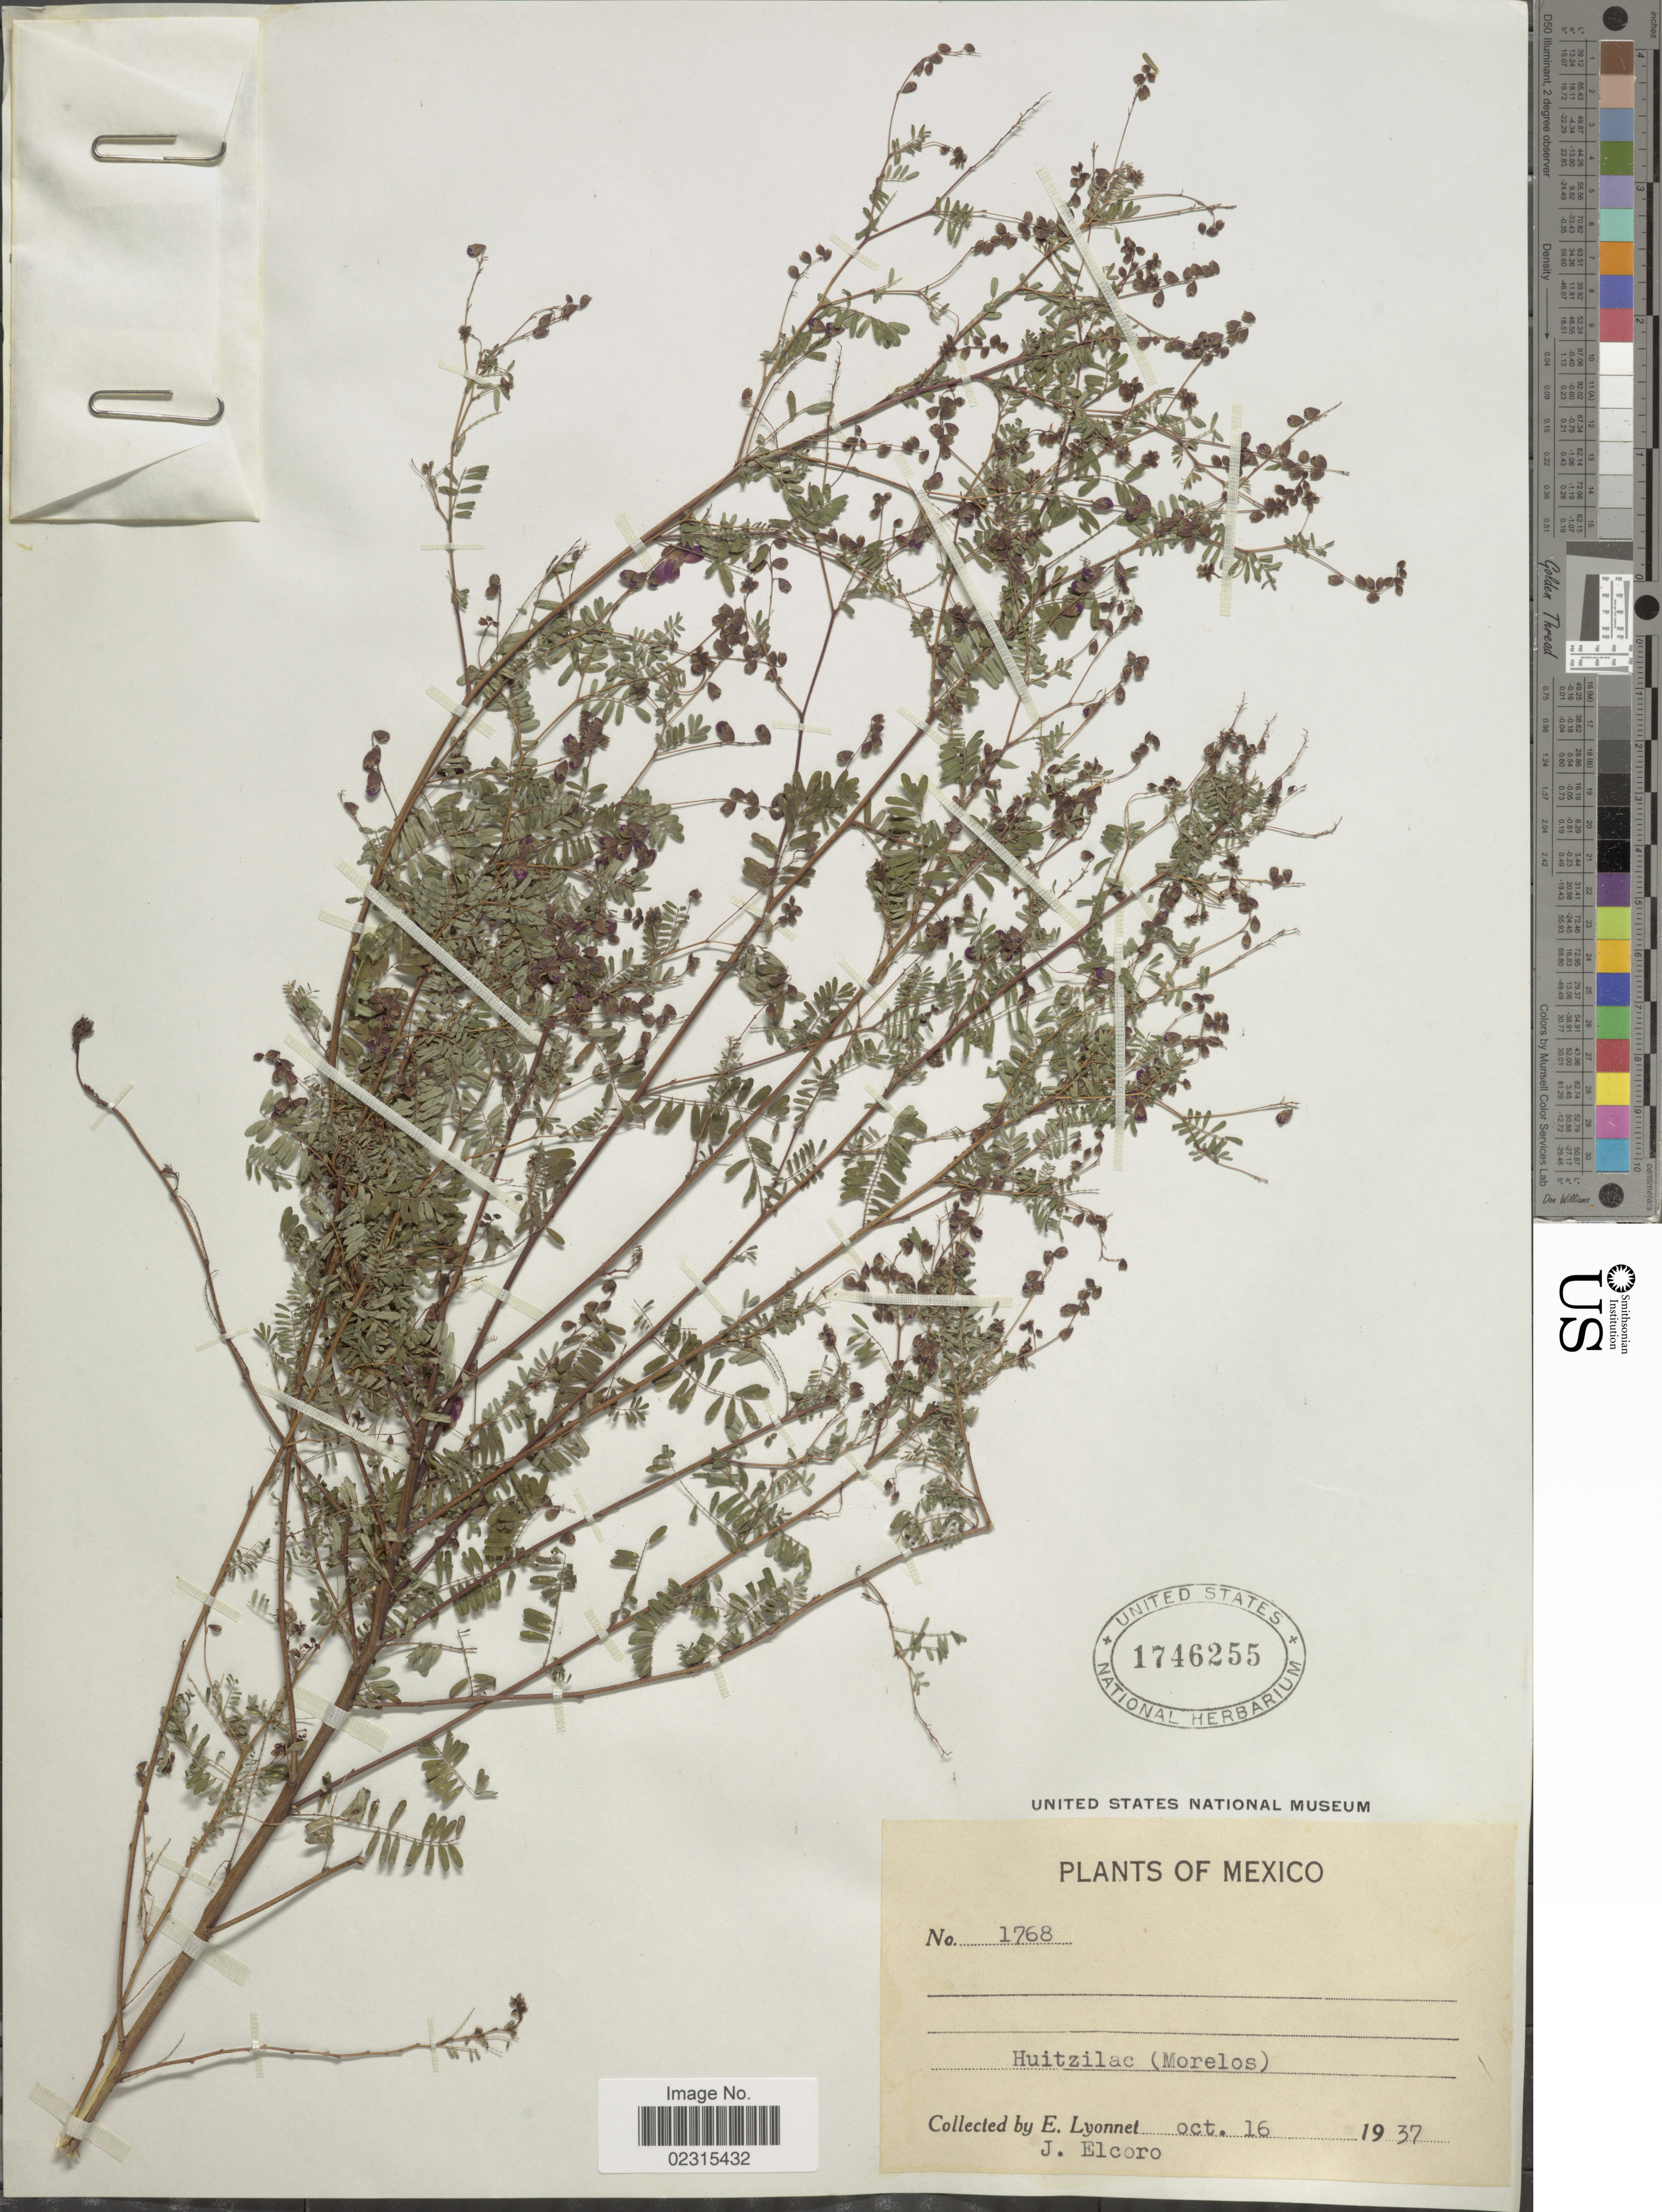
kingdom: Plantae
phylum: Tracheophyta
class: Magnoliopsida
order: Fabales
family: Fabaceae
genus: Marina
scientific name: Marina nutans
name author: (Cav.) Barneby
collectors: E. Lyonnet & J. Elcoro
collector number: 1768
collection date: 1937-10-16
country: Mexico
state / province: Morelos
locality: Huitzilac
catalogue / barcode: US 1746255